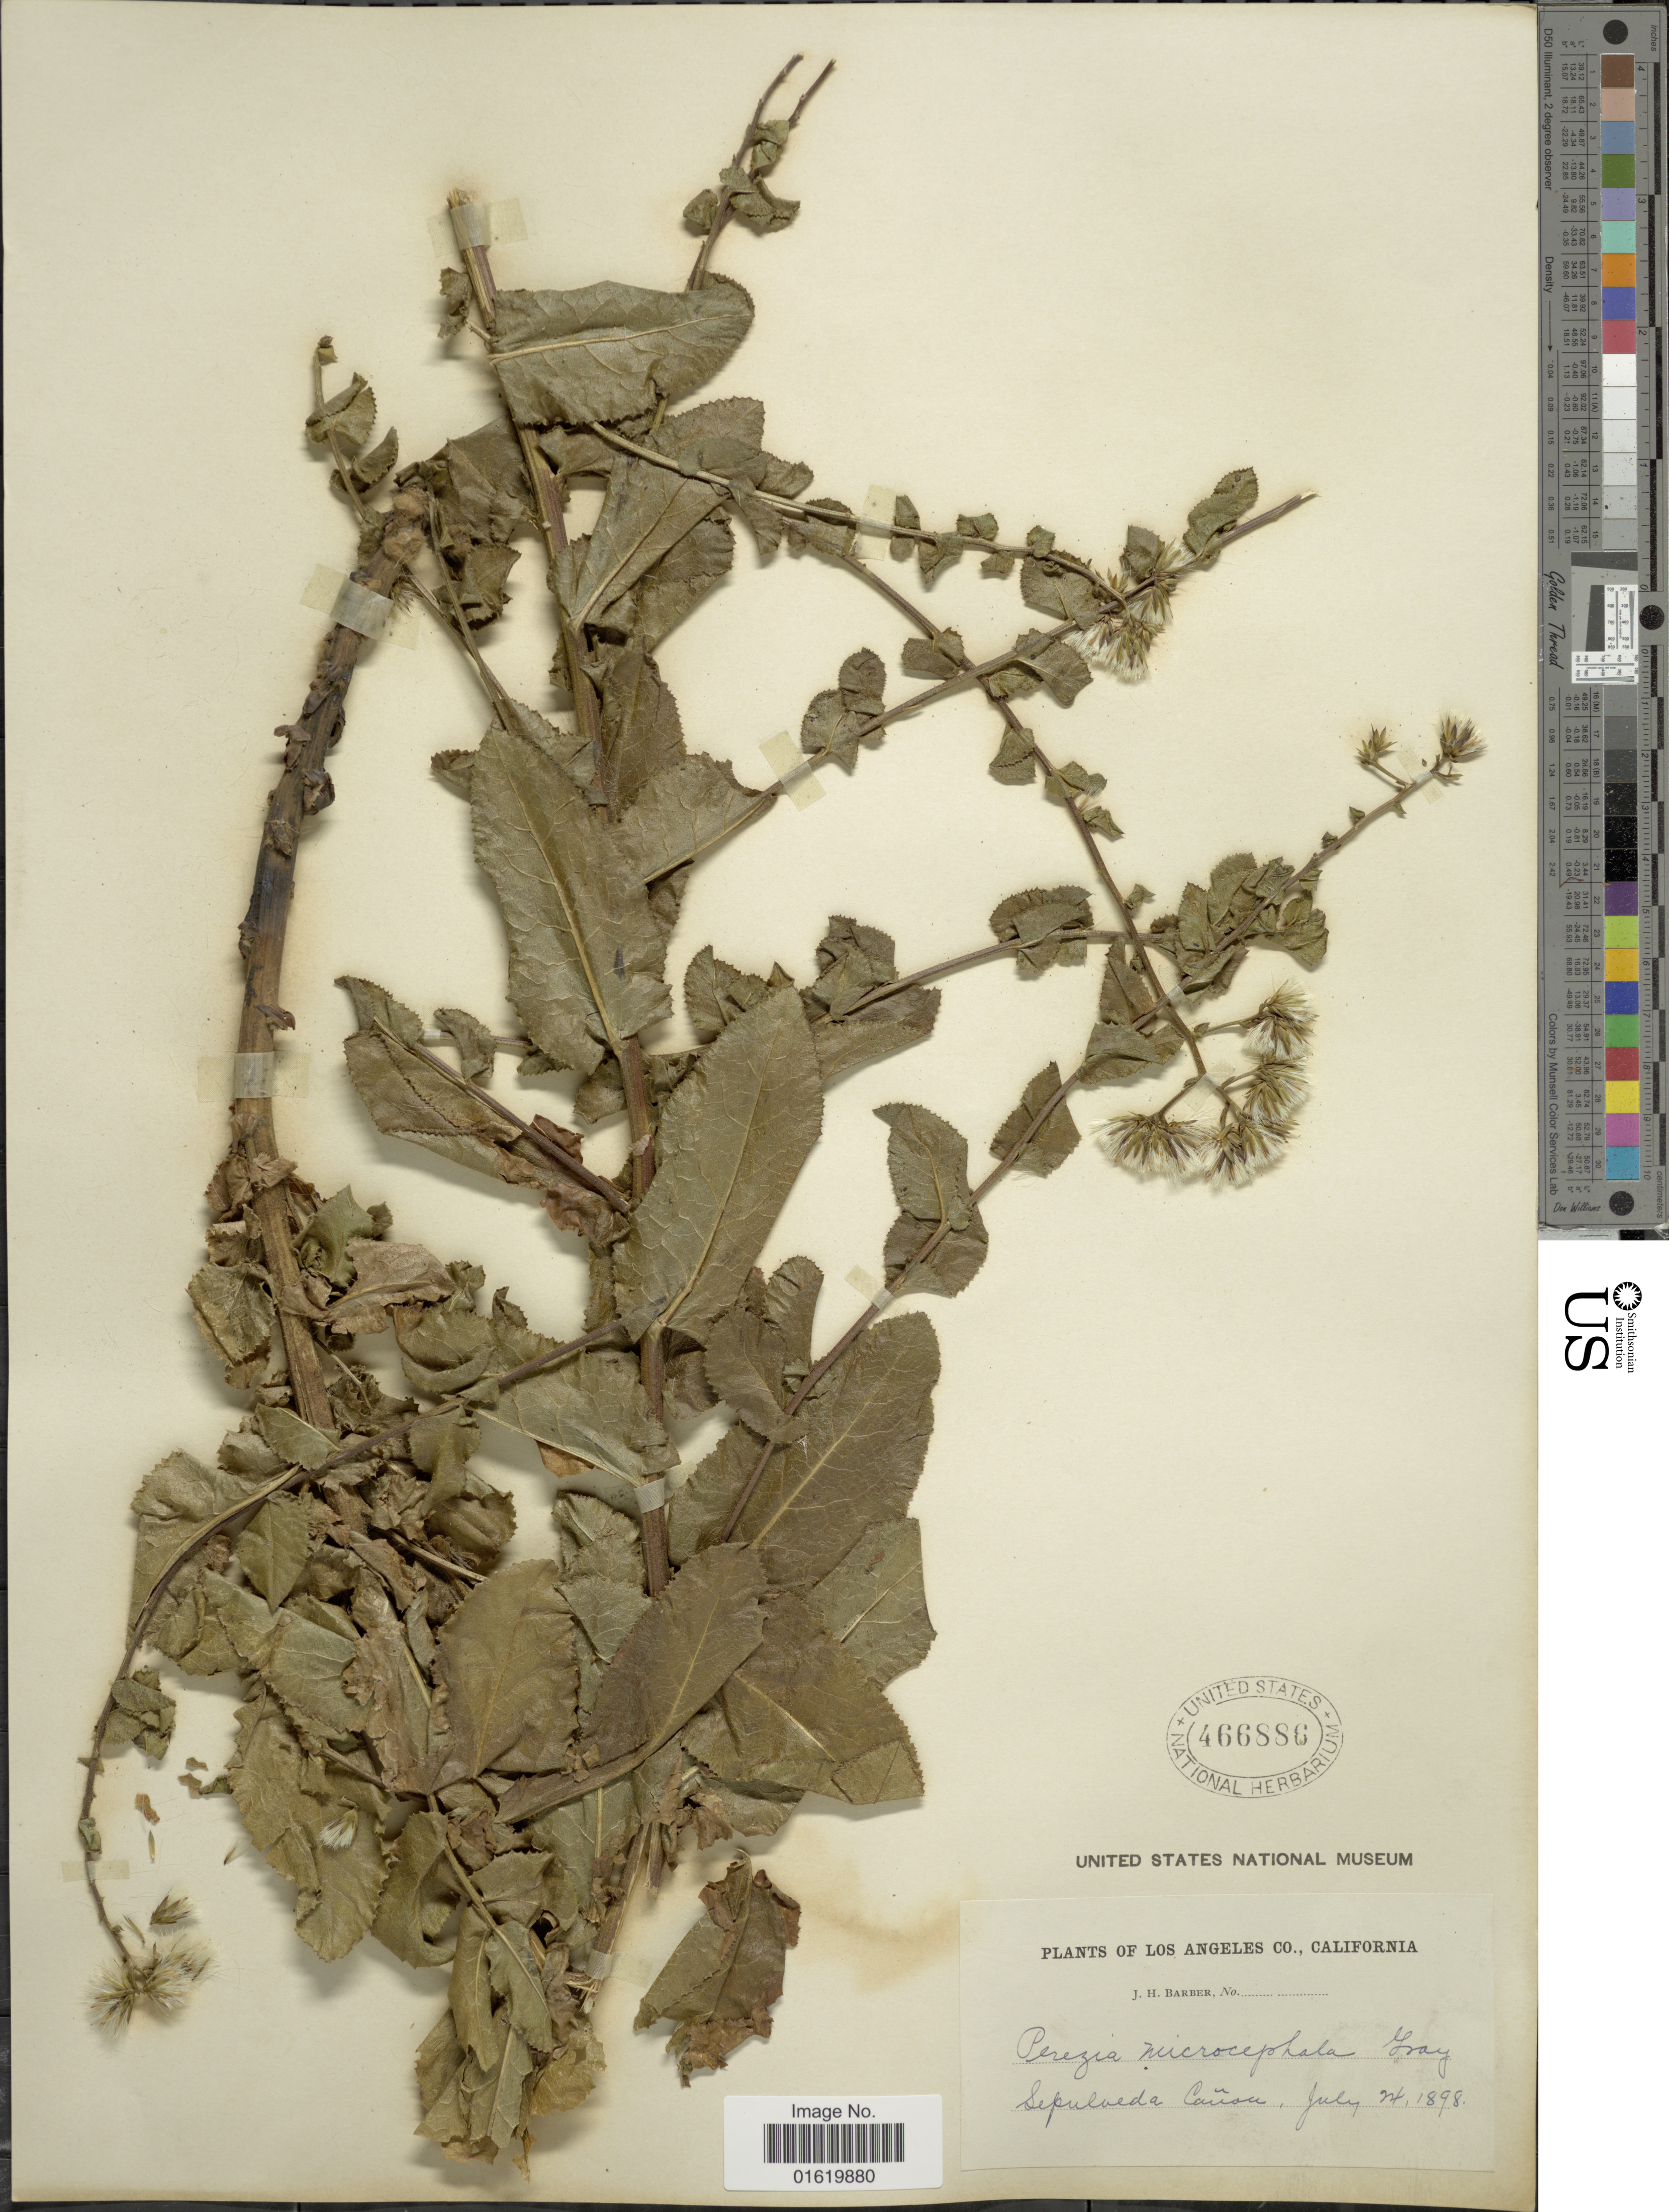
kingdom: Plantae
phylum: Tracheophyta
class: Magnoliopsida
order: Asterales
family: Asteraceae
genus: Acourtia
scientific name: Acourtia microcephala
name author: DC.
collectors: J. Barber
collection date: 1898-07-24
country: United States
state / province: California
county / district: Los Angeles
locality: Los Angeles Co. Sepulveda Cañon.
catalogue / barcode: US 466886